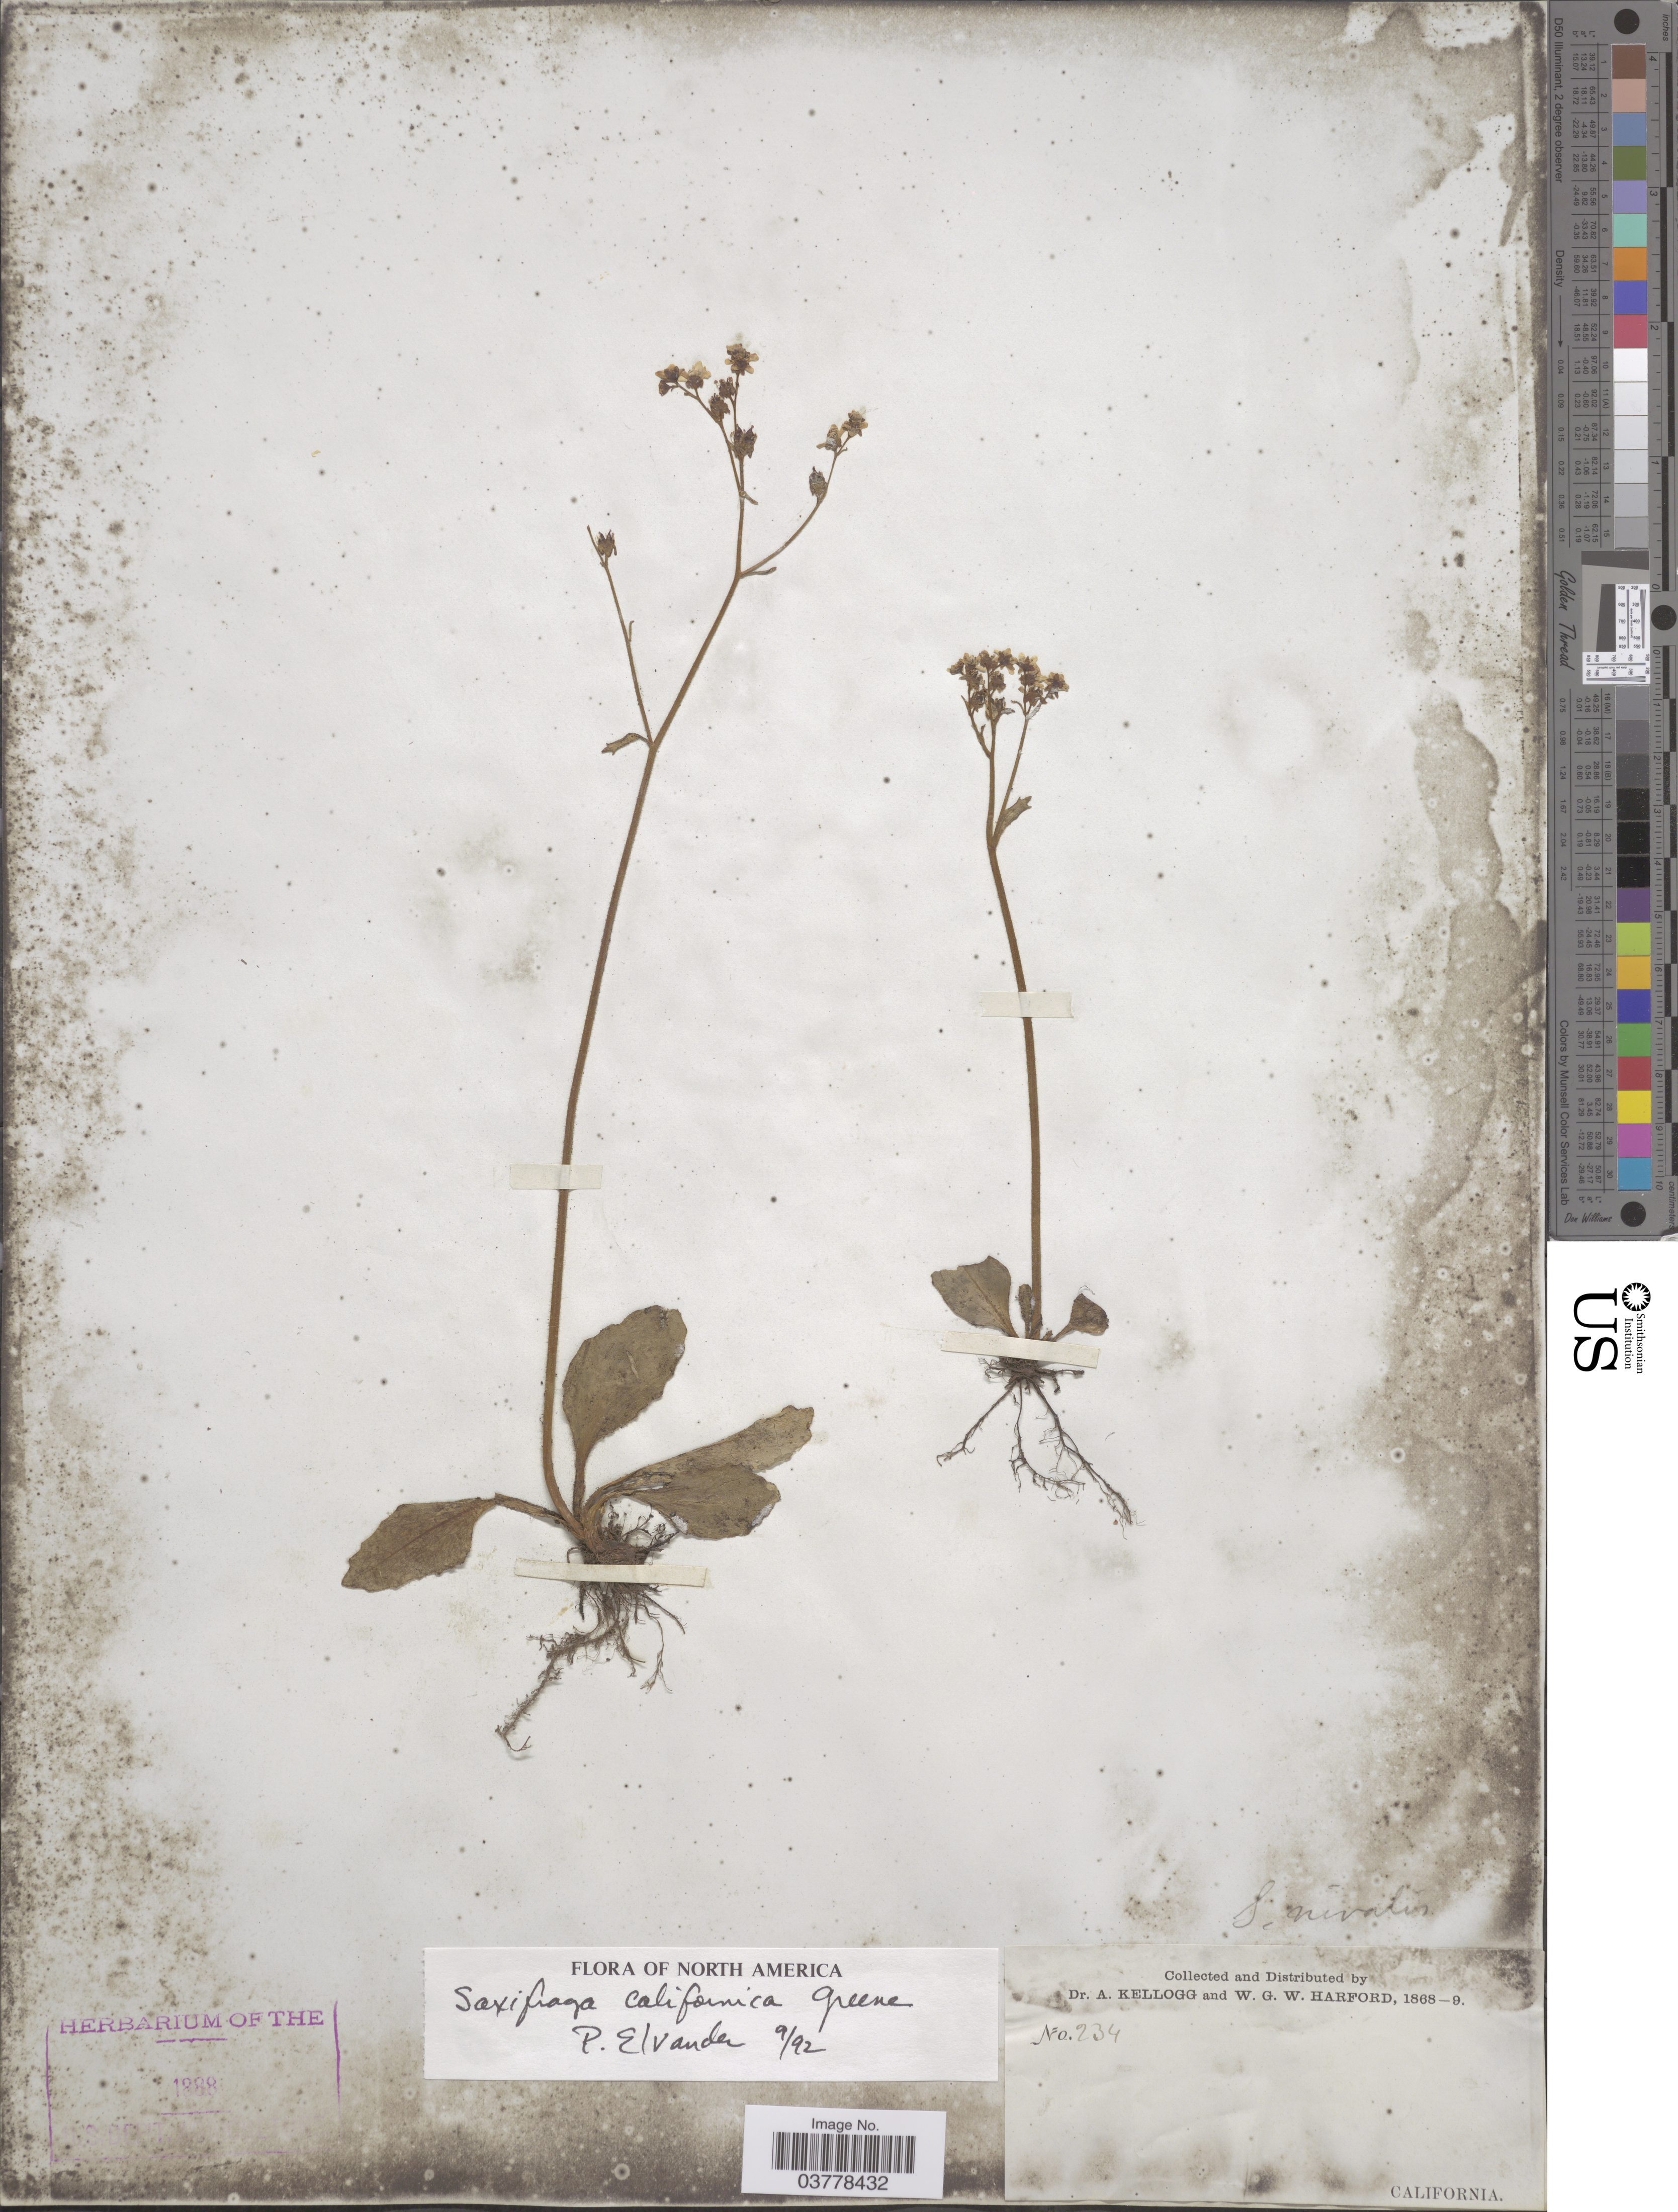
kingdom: Plantae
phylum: Tracheophyta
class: Magnoliopsida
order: Saxifragales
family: Saxifragaceae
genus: Micranthes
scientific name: Micranthes californica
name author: (Greene) Small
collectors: A. Kellogg & W. G. W. Harford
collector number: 234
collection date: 1868/1869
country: United States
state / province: California